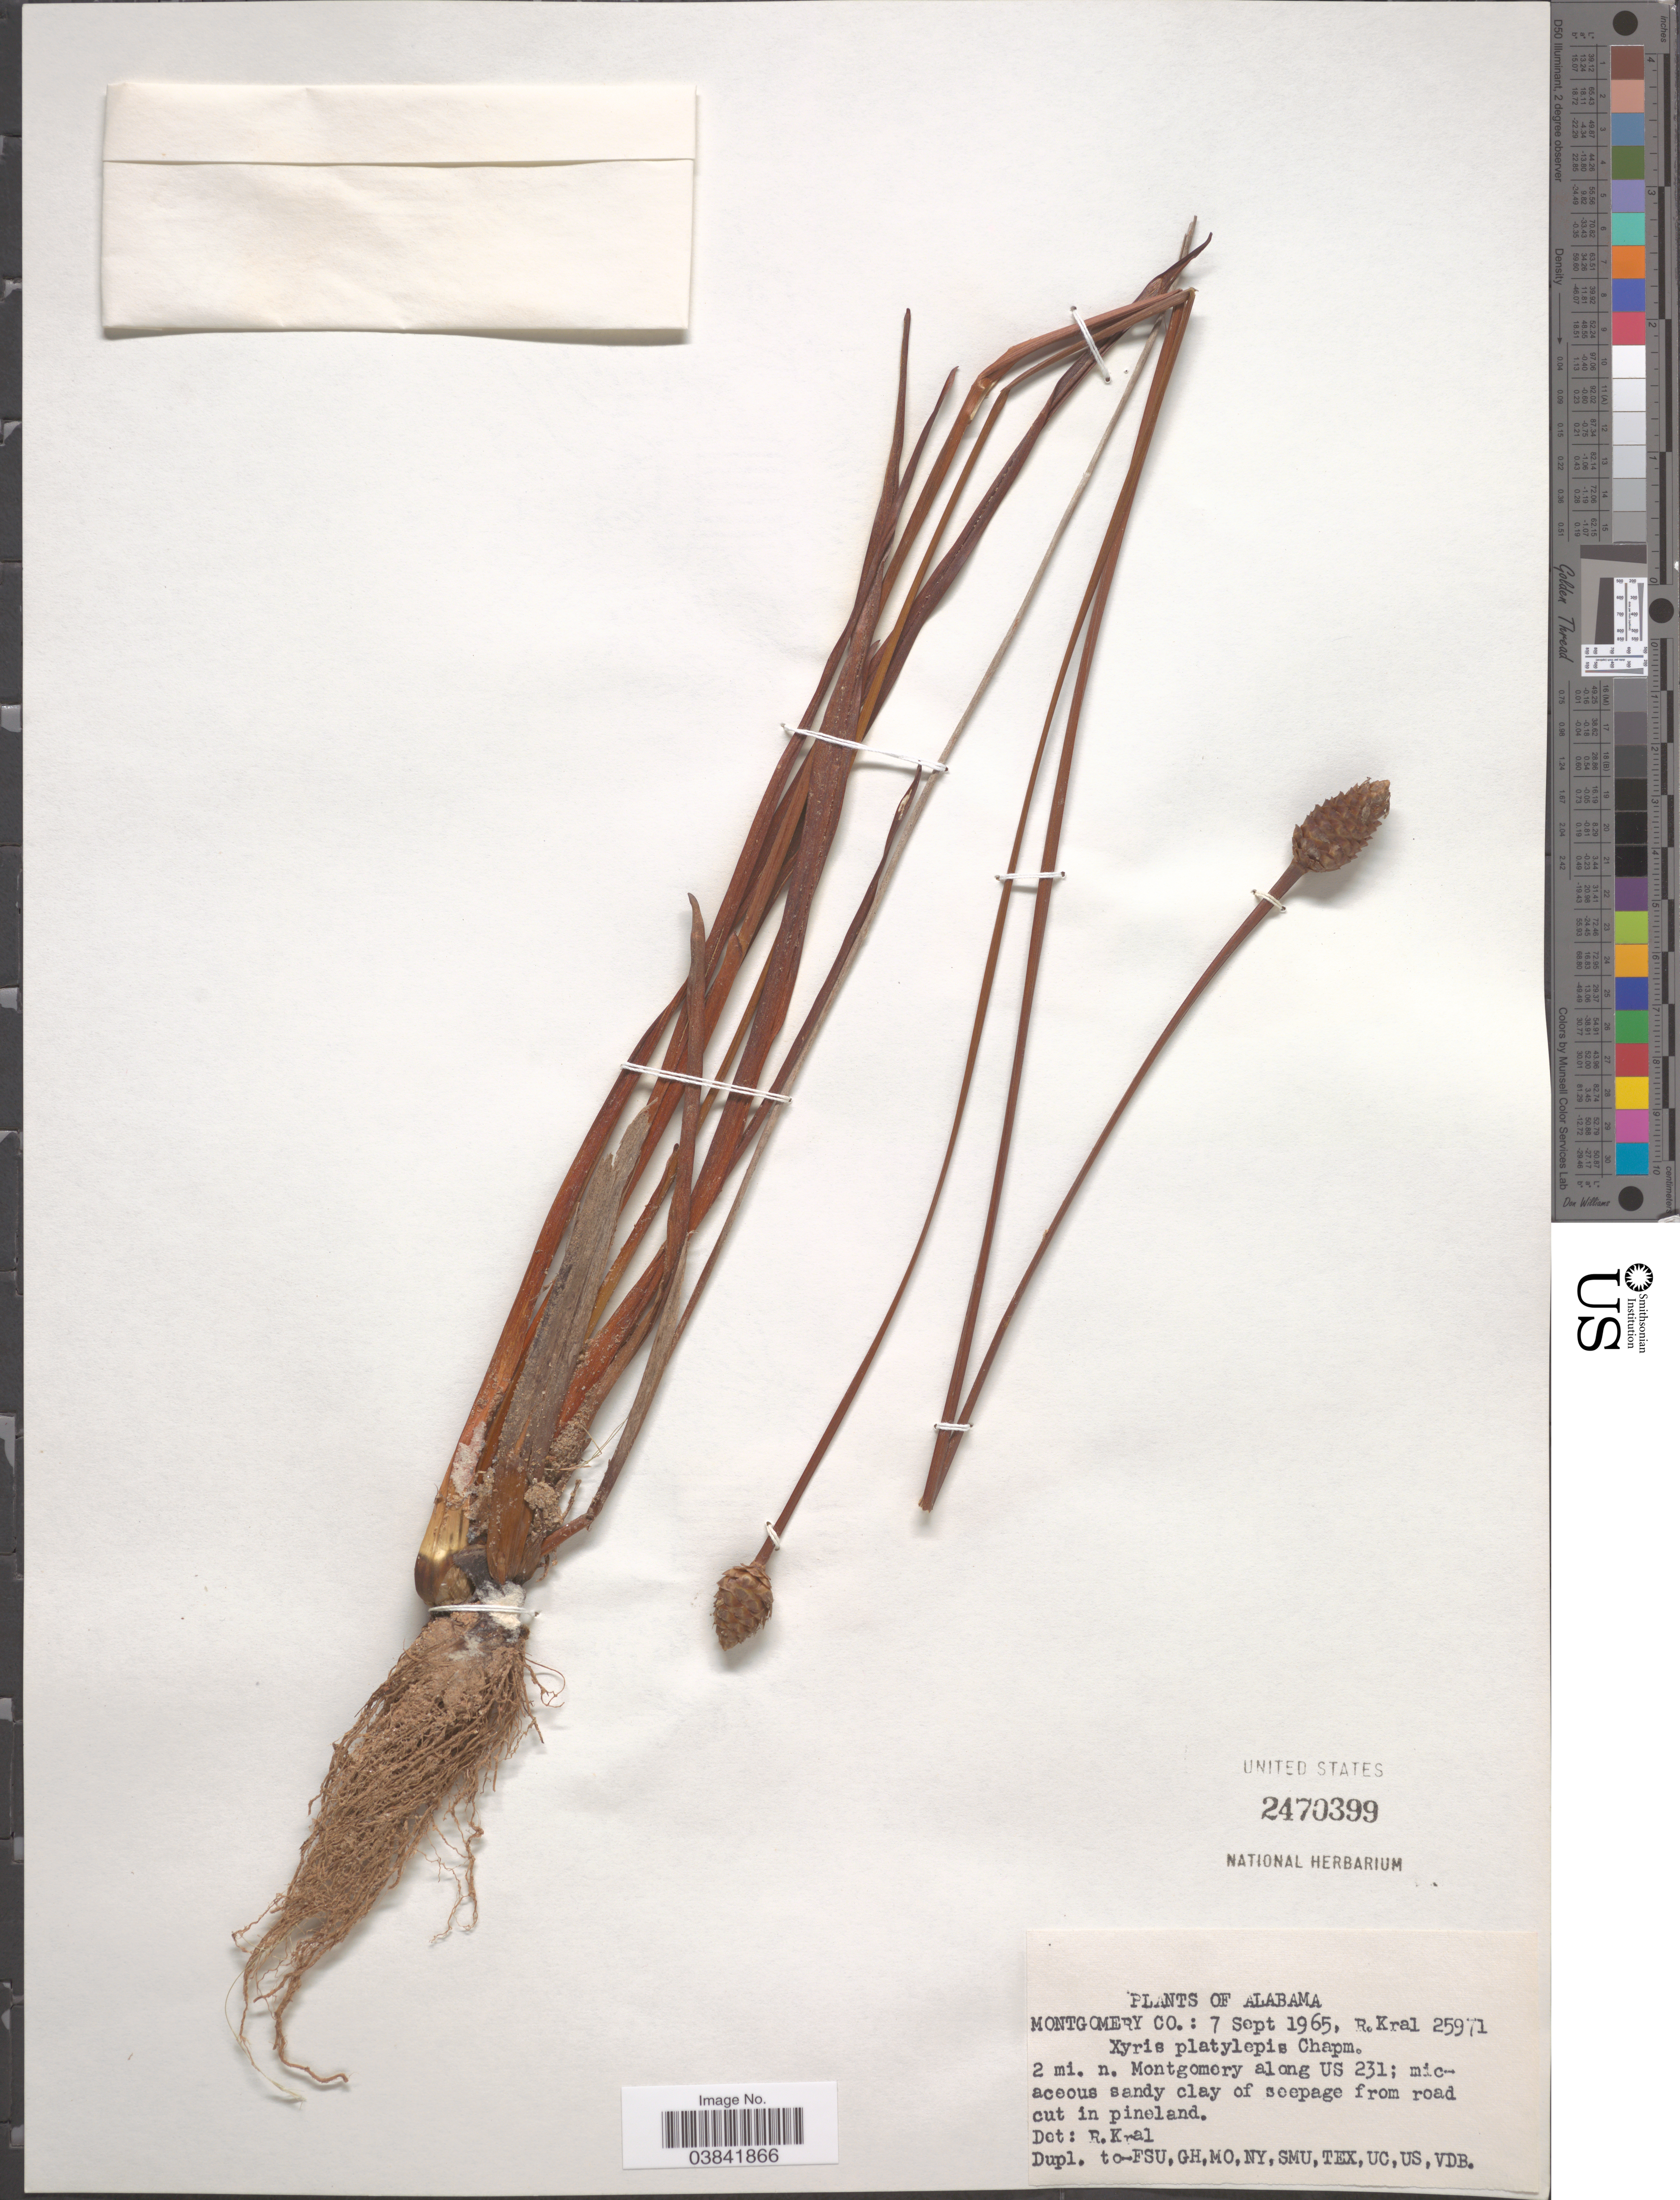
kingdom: Plantae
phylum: Tracheophyta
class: Liliopsida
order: Poales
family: Xyridaceae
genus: Xyris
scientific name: Xyris platylepis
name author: Chapm.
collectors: R. Kral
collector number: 25971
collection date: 1965-09-07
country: United States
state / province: Alabama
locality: Montgomery Co.: 2 mi. n. Montgomery along US 231; micaceous sandy clay of seepage from road cut in pineland.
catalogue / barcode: US 2470399